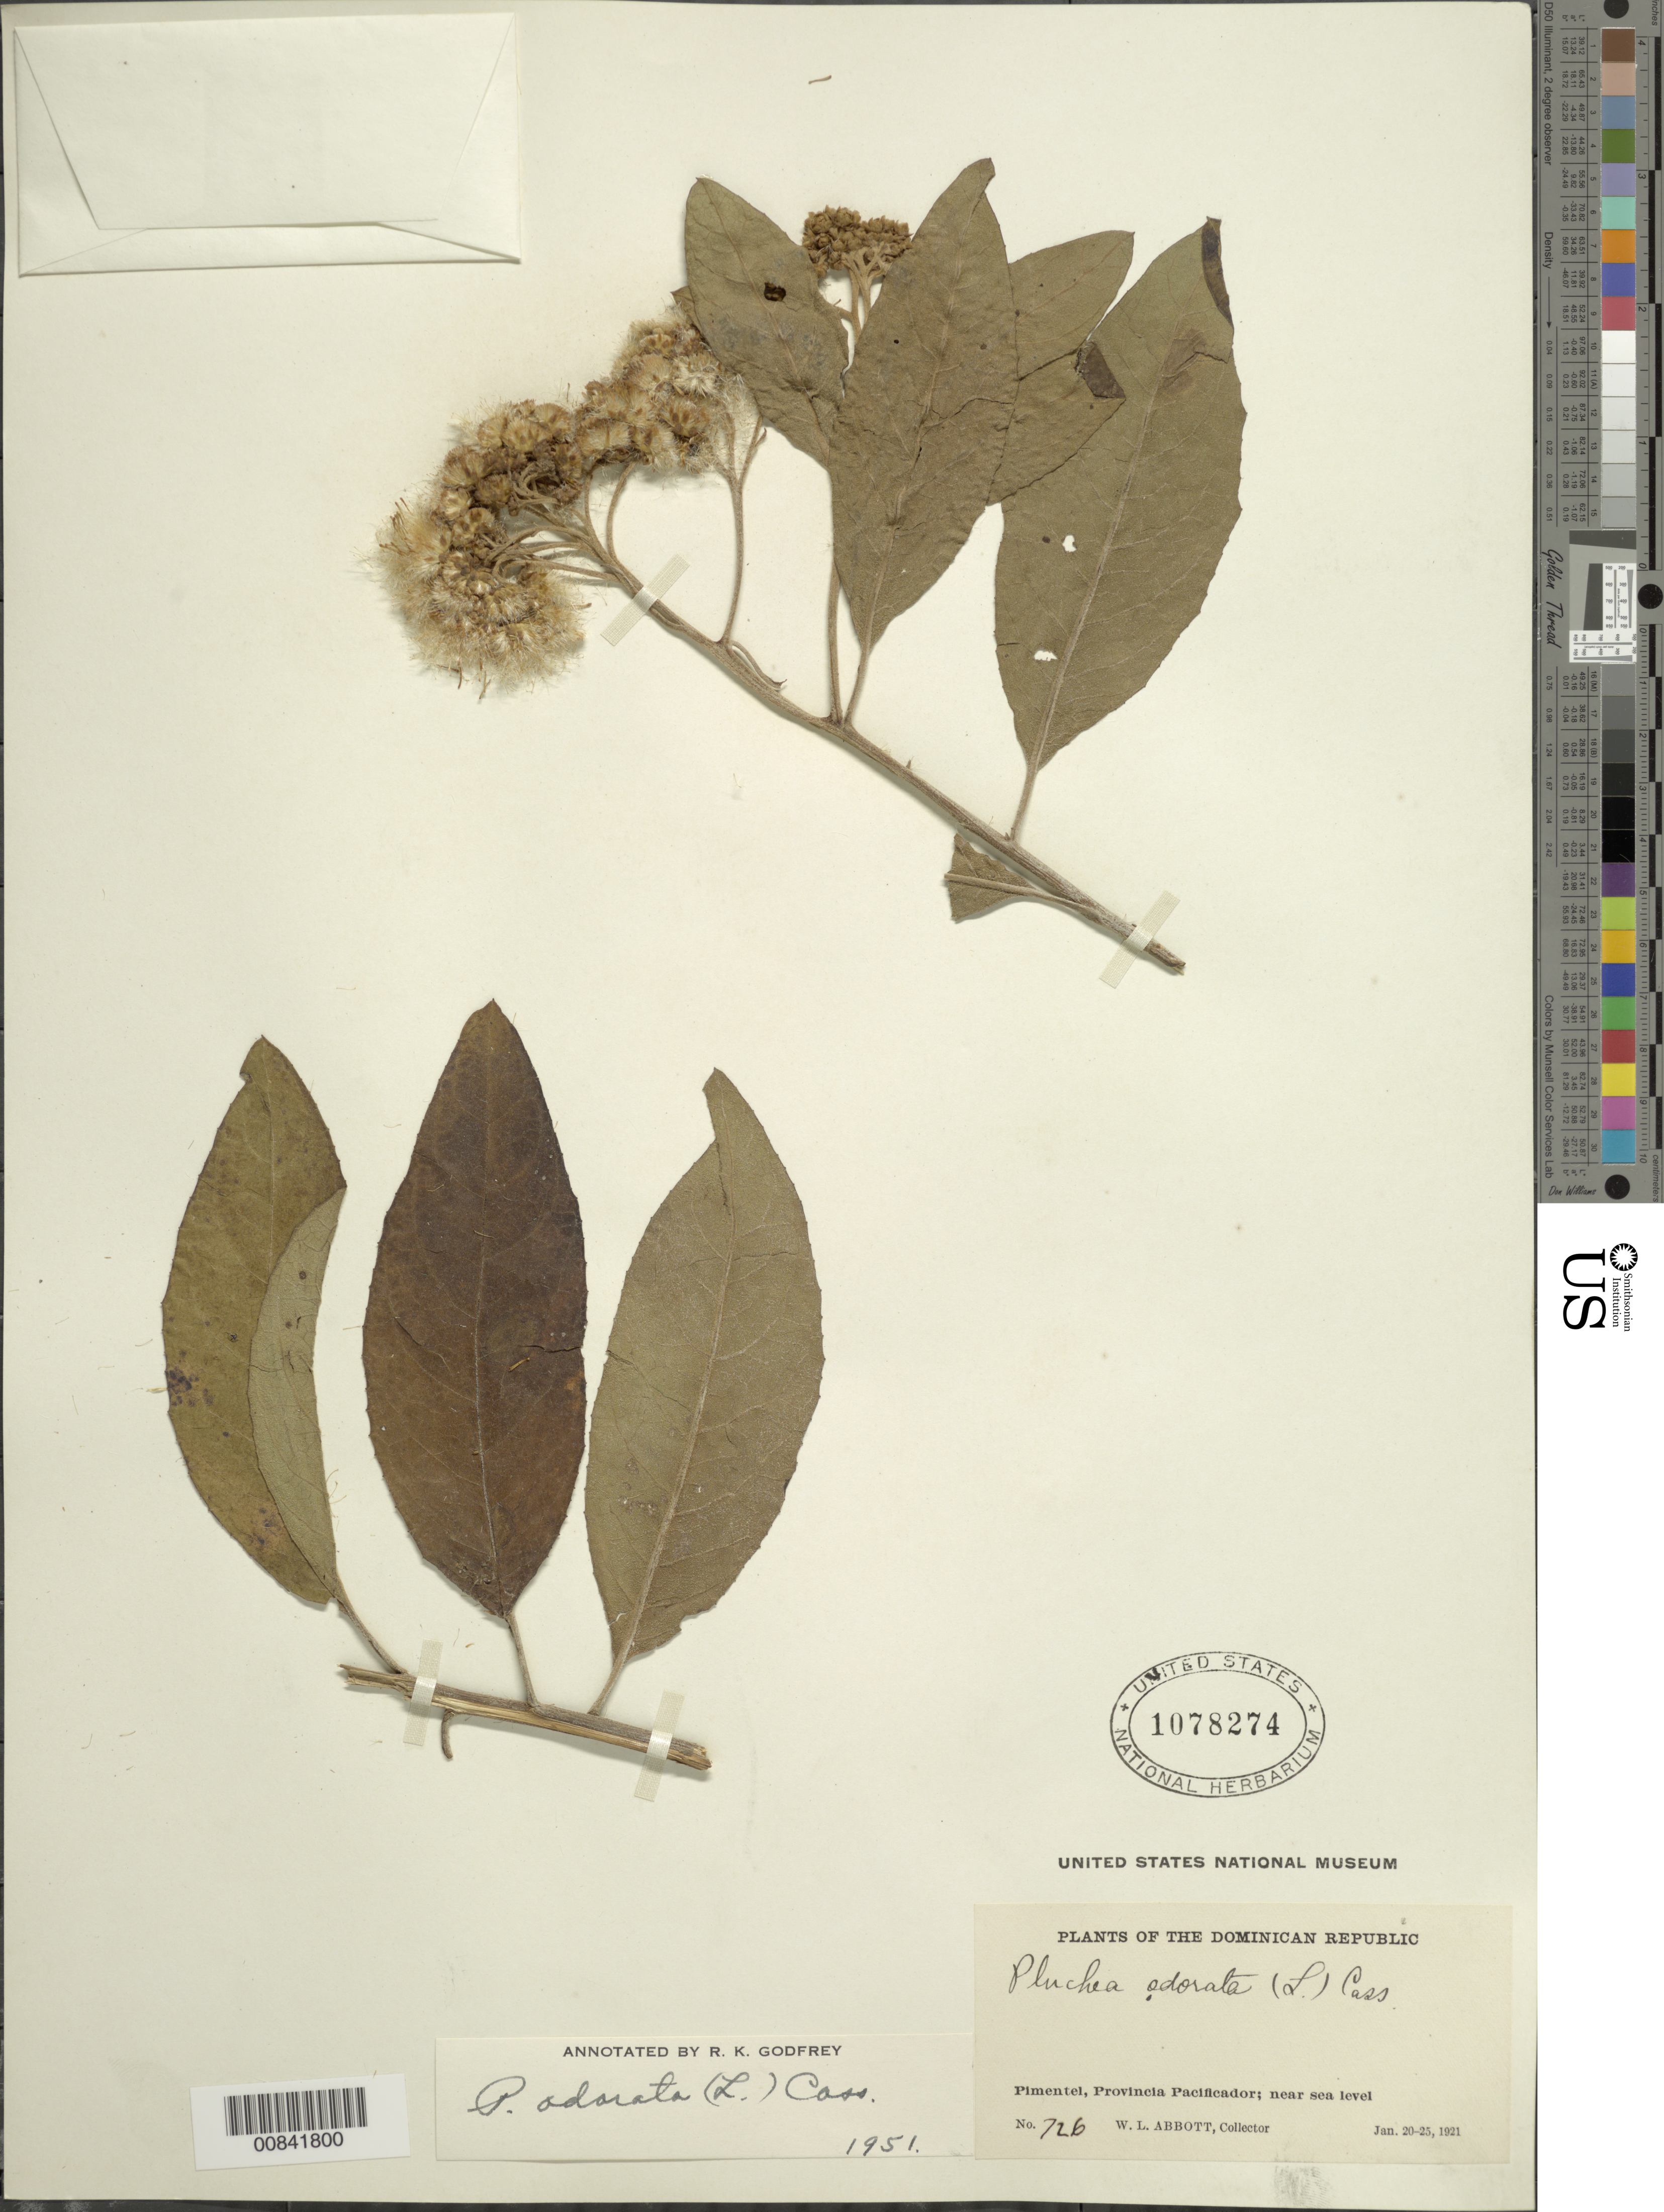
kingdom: Plantae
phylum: Tracheophyta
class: Magnoliopsida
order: Asterales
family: Asteraceae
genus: Pluchea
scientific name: Pluchea carolinensis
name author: (Jacq.) D. Don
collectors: W. L. Abbott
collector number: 726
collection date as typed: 20 Jan 1921 to 25 Jan 1921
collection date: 1921-01-20/1921-01-25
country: Dominican Republic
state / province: Duarte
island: Hispaniola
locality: Pimentel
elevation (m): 0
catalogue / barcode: US 1078274